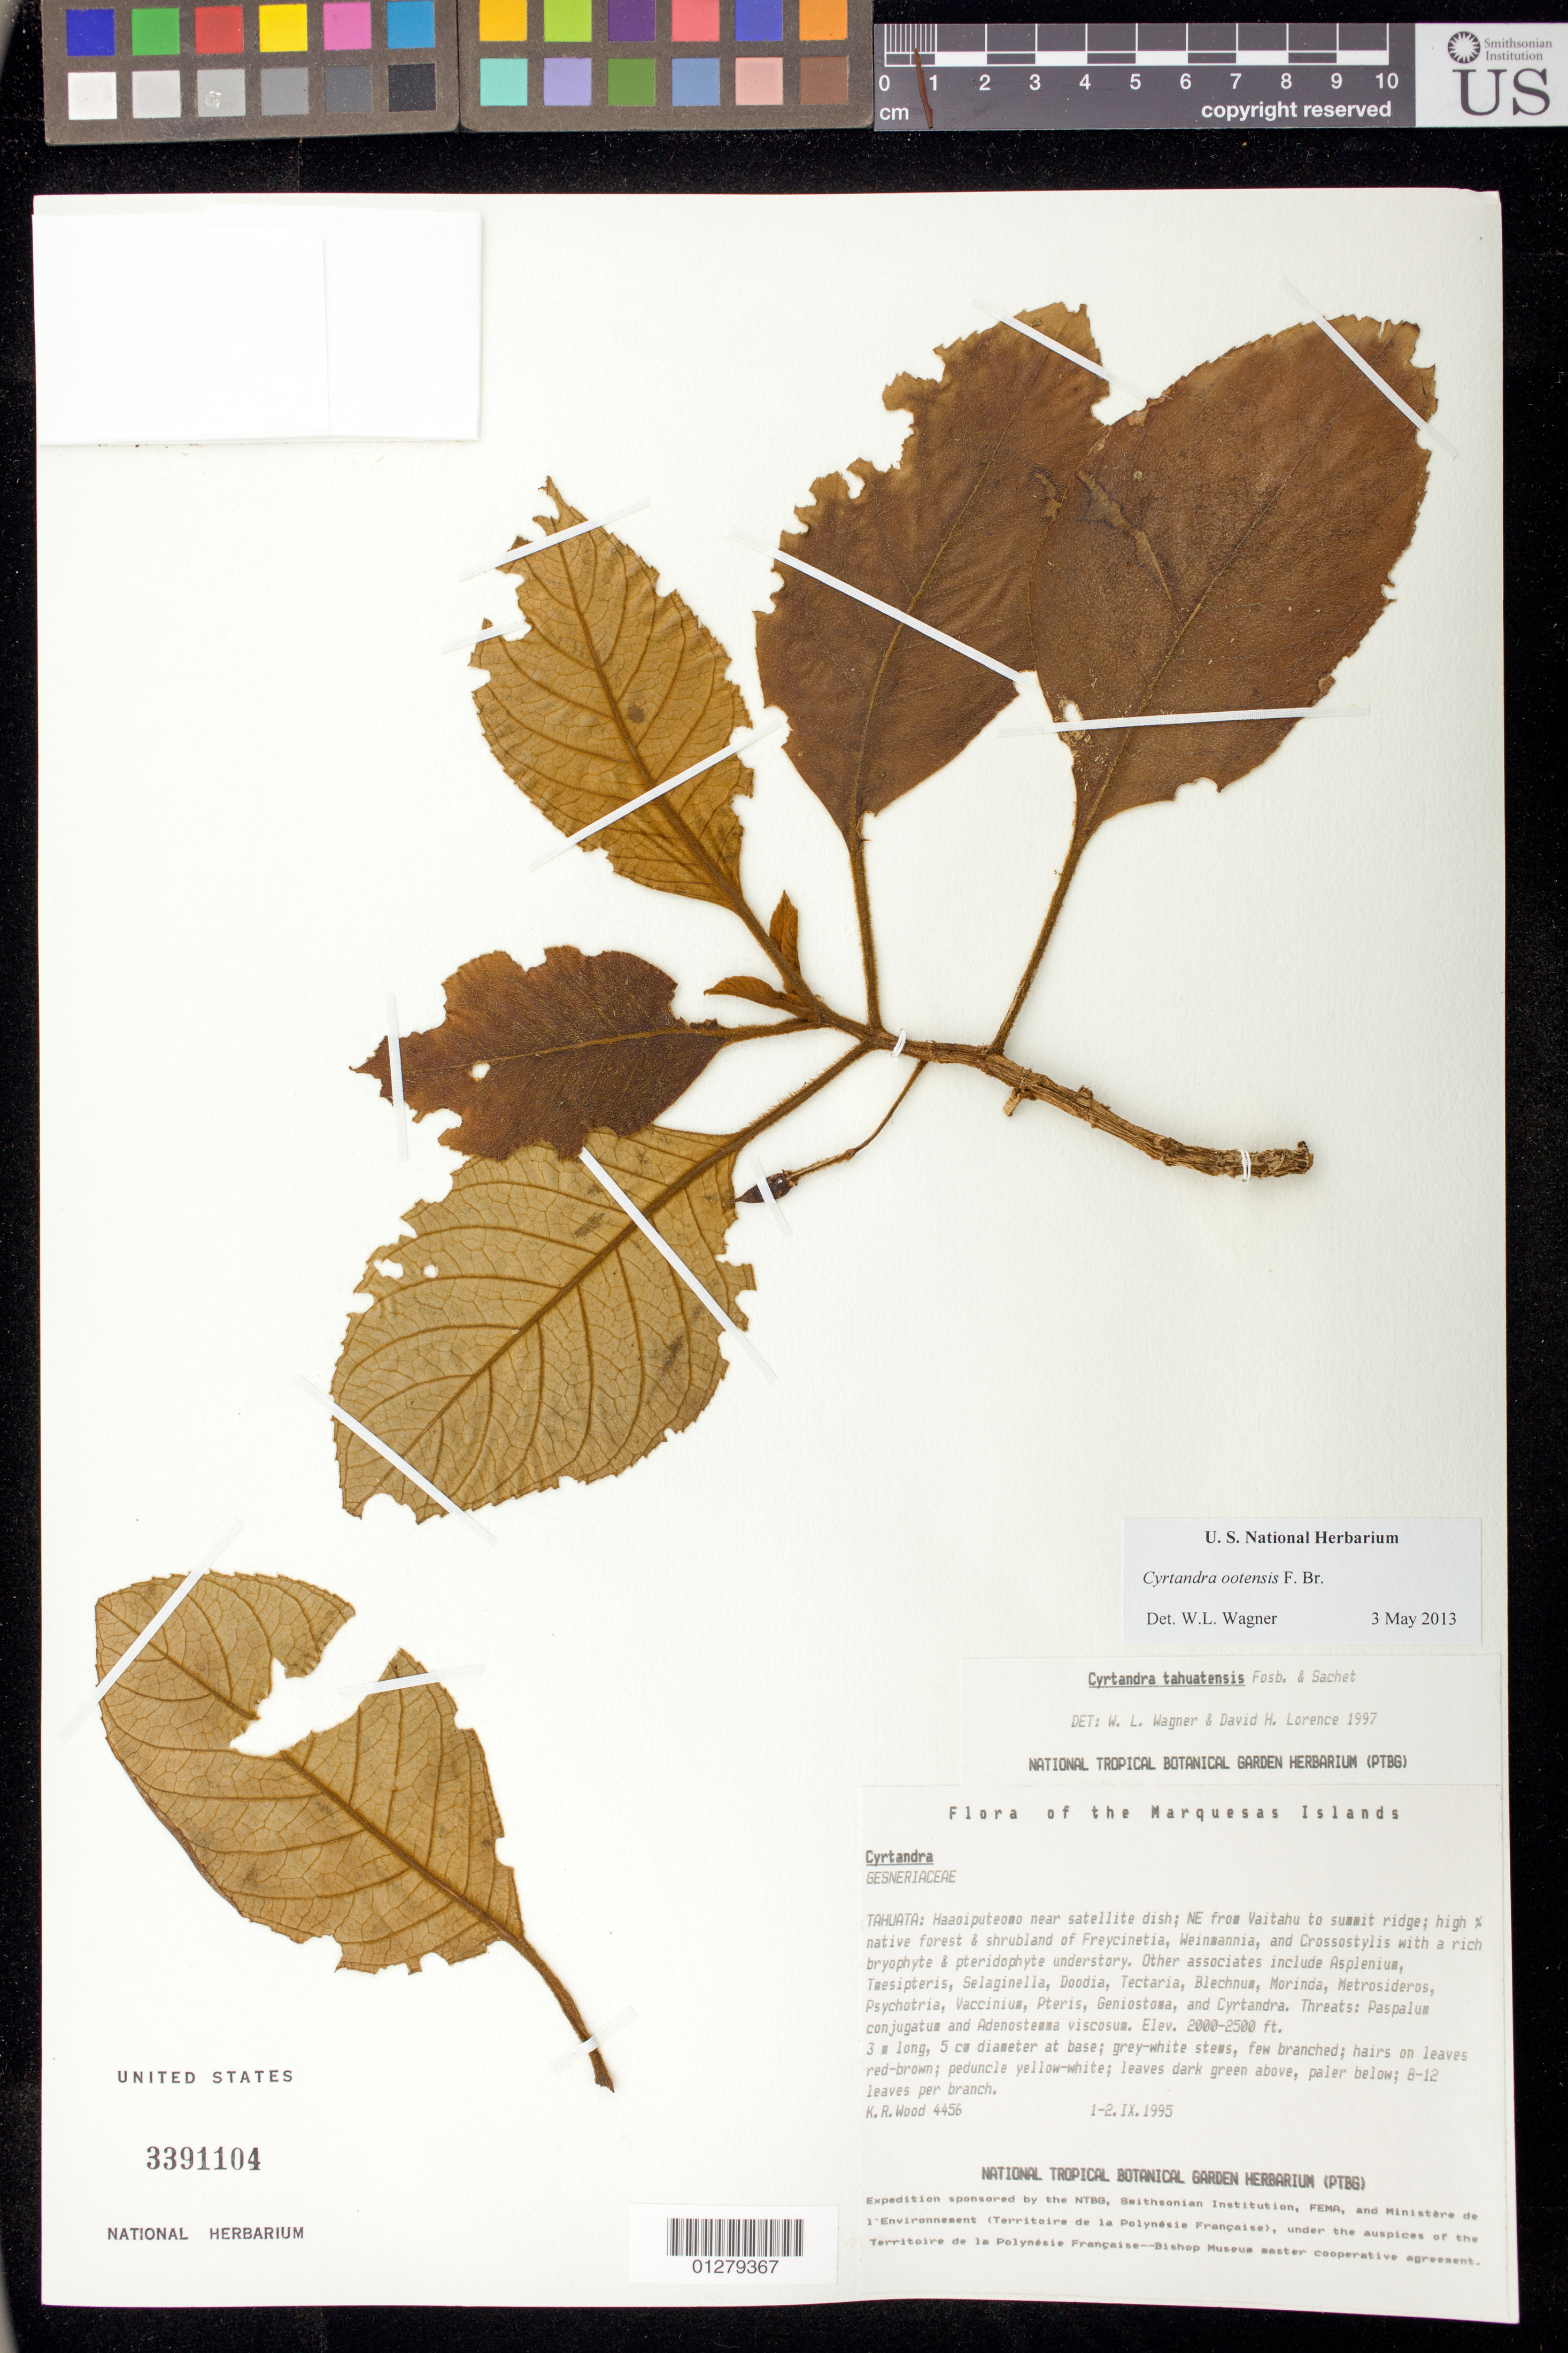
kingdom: Plantae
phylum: Tracheophyta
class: Magnoliopsida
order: Lamiales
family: Gesneriaceae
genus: Cyrtandra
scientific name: Cyrtandra ootensis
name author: F. Br.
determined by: Wagner, W. L., (BOT), Smithsonian Institution - National Museum of Natural History (UNITED STATES)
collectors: K. R. Wood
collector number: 4456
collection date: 1995-09-01/1995-09-02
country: French Polynesia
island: Tahuata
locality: Haaoiputeoma, near satelite dish, NE from Vaitahu to summit ridge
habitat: Freycinetia - Weinmannia w/ Crossostylis; high % native forest & shrubland w/ rich bryophyte & pteridophyte understory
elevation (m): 610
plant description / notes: Paspalum conjugatum, Adenostemma viscosum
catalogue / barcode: US 3391104